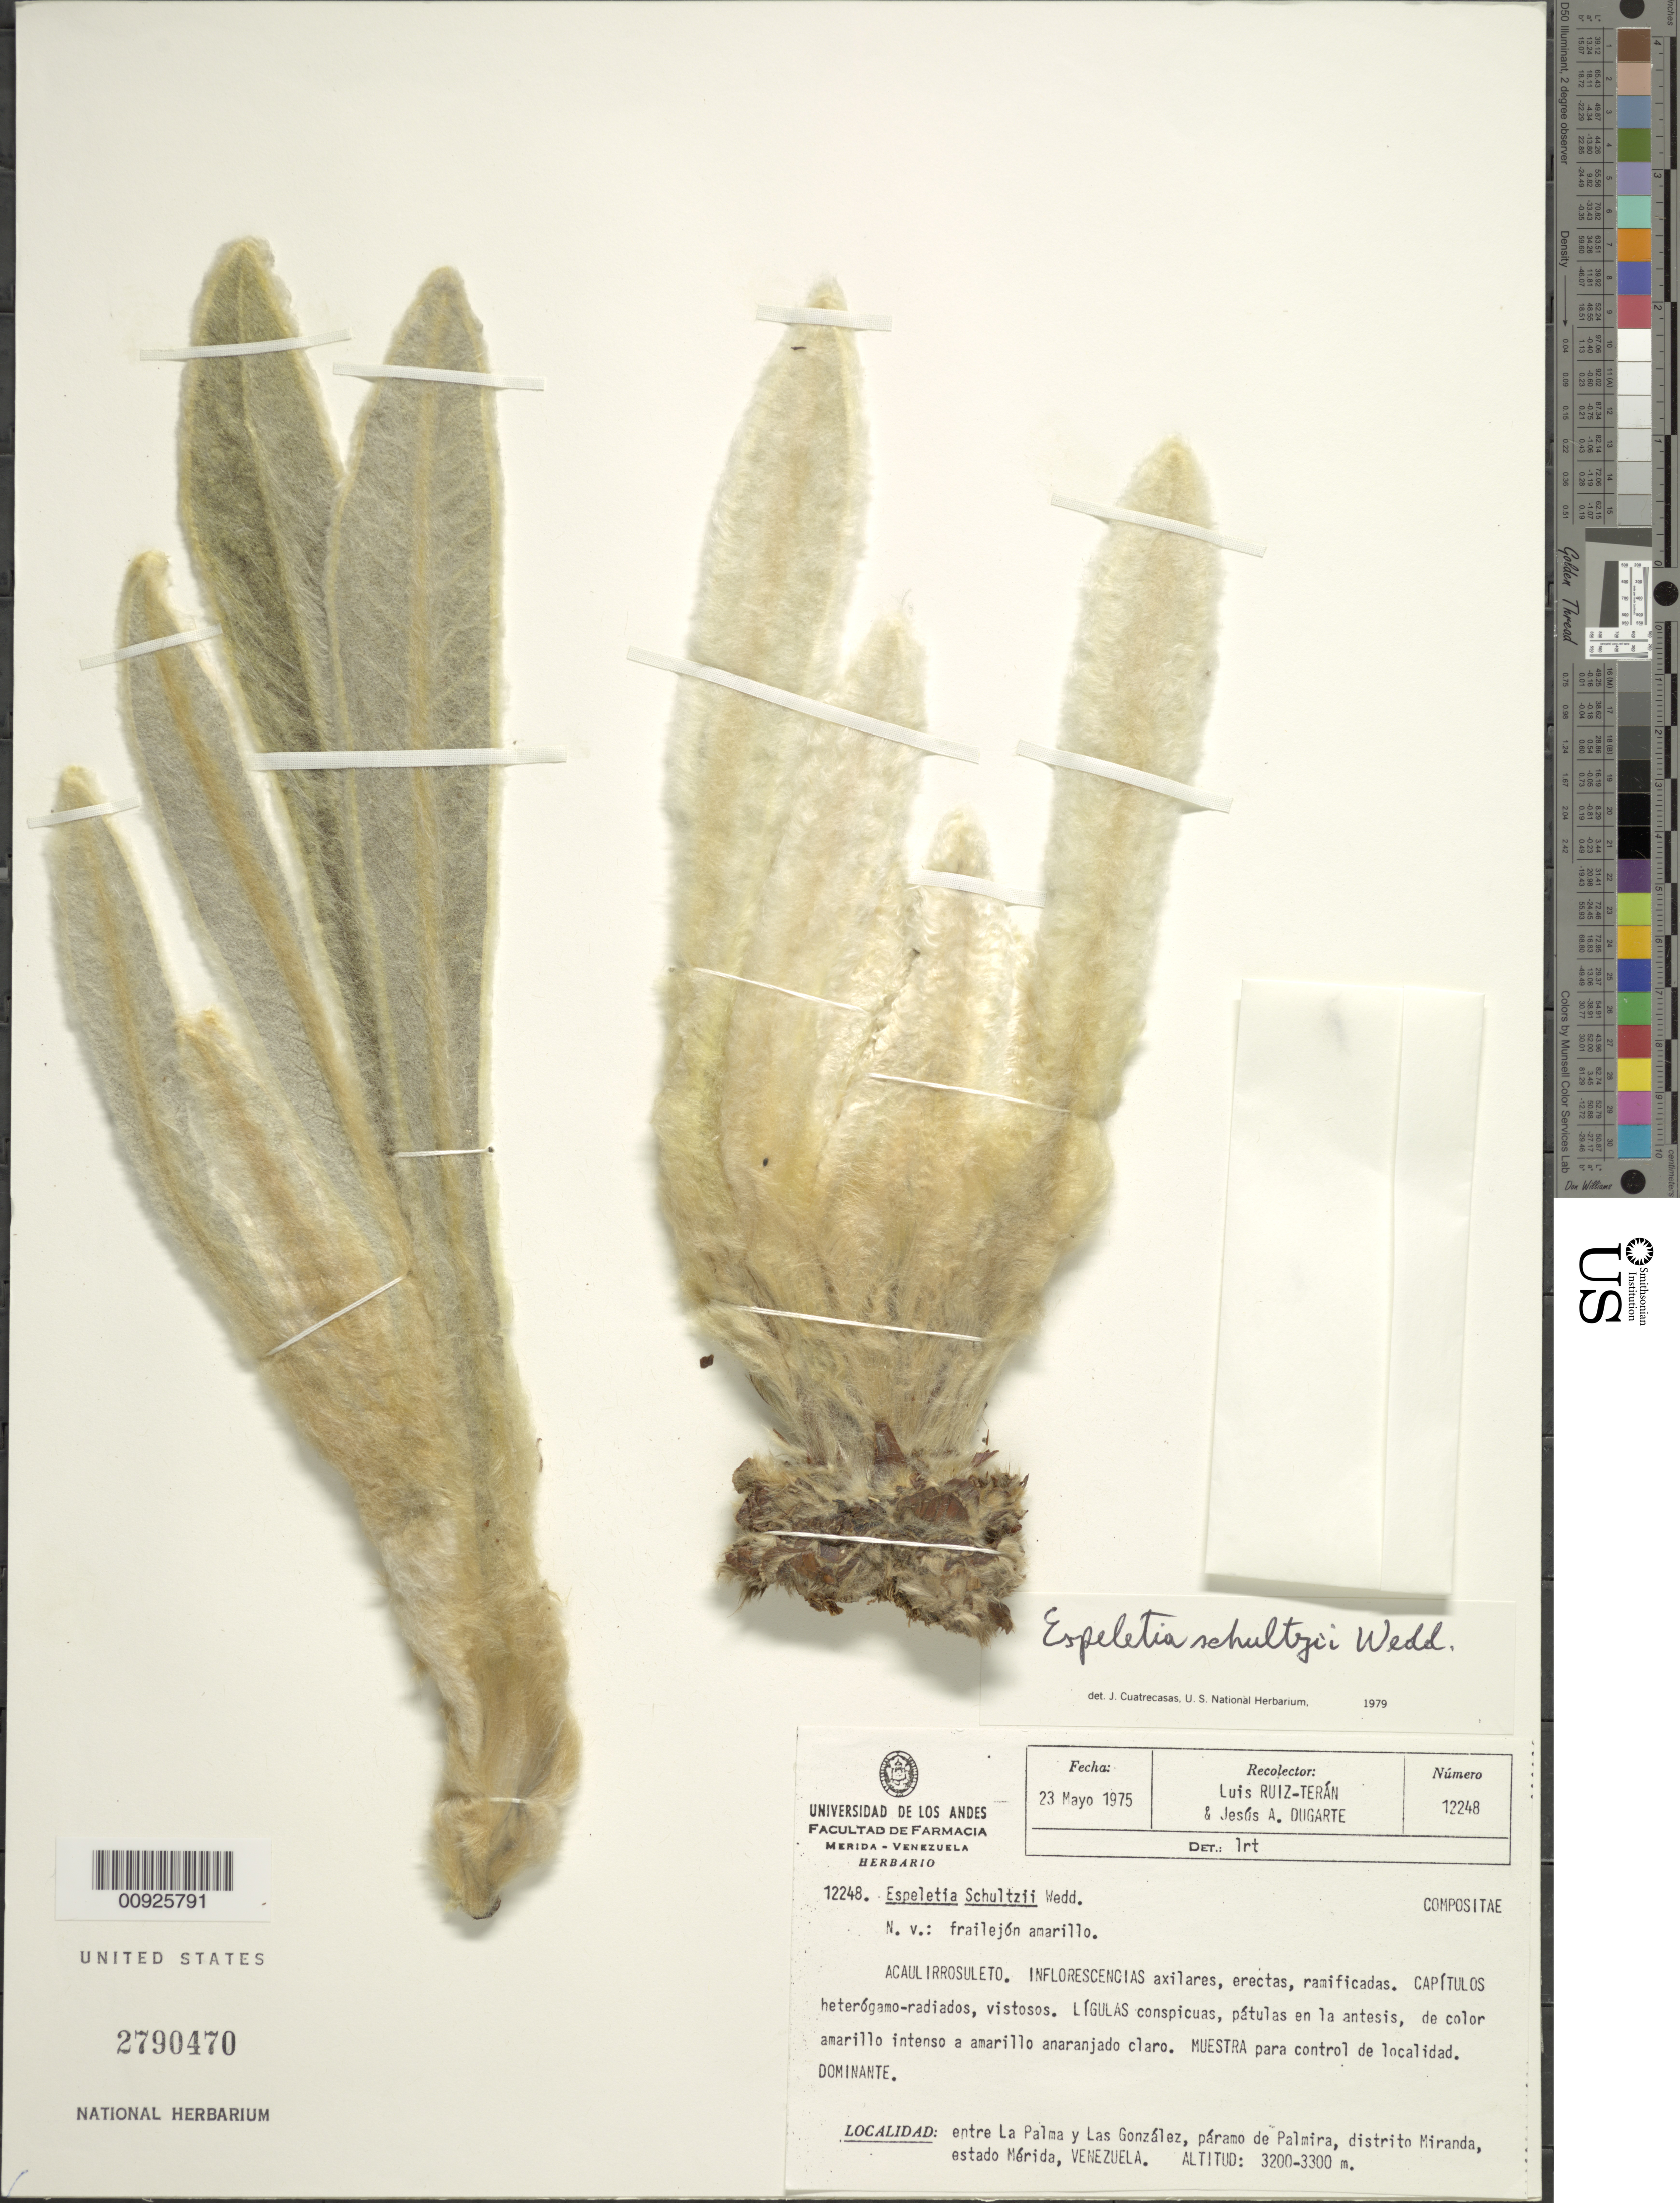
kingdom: Plantae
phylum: Tracheophyta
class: Magnoliopsida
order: Asterales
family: Asteraceae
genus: Espeletia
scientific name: Espeletia schultzii var. subparamuna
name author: Cuatrec.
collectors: L. E. Ruíz-Terán & J. Dugarte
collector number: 12248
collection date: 1975-05-23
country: Venezuela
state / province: Mérida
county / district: Miranda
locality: P. de Palmira. Entre la Palma y las Gonzáles, páramo de Palmira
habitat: Dominante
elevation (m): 3200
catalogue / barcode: US 2790470